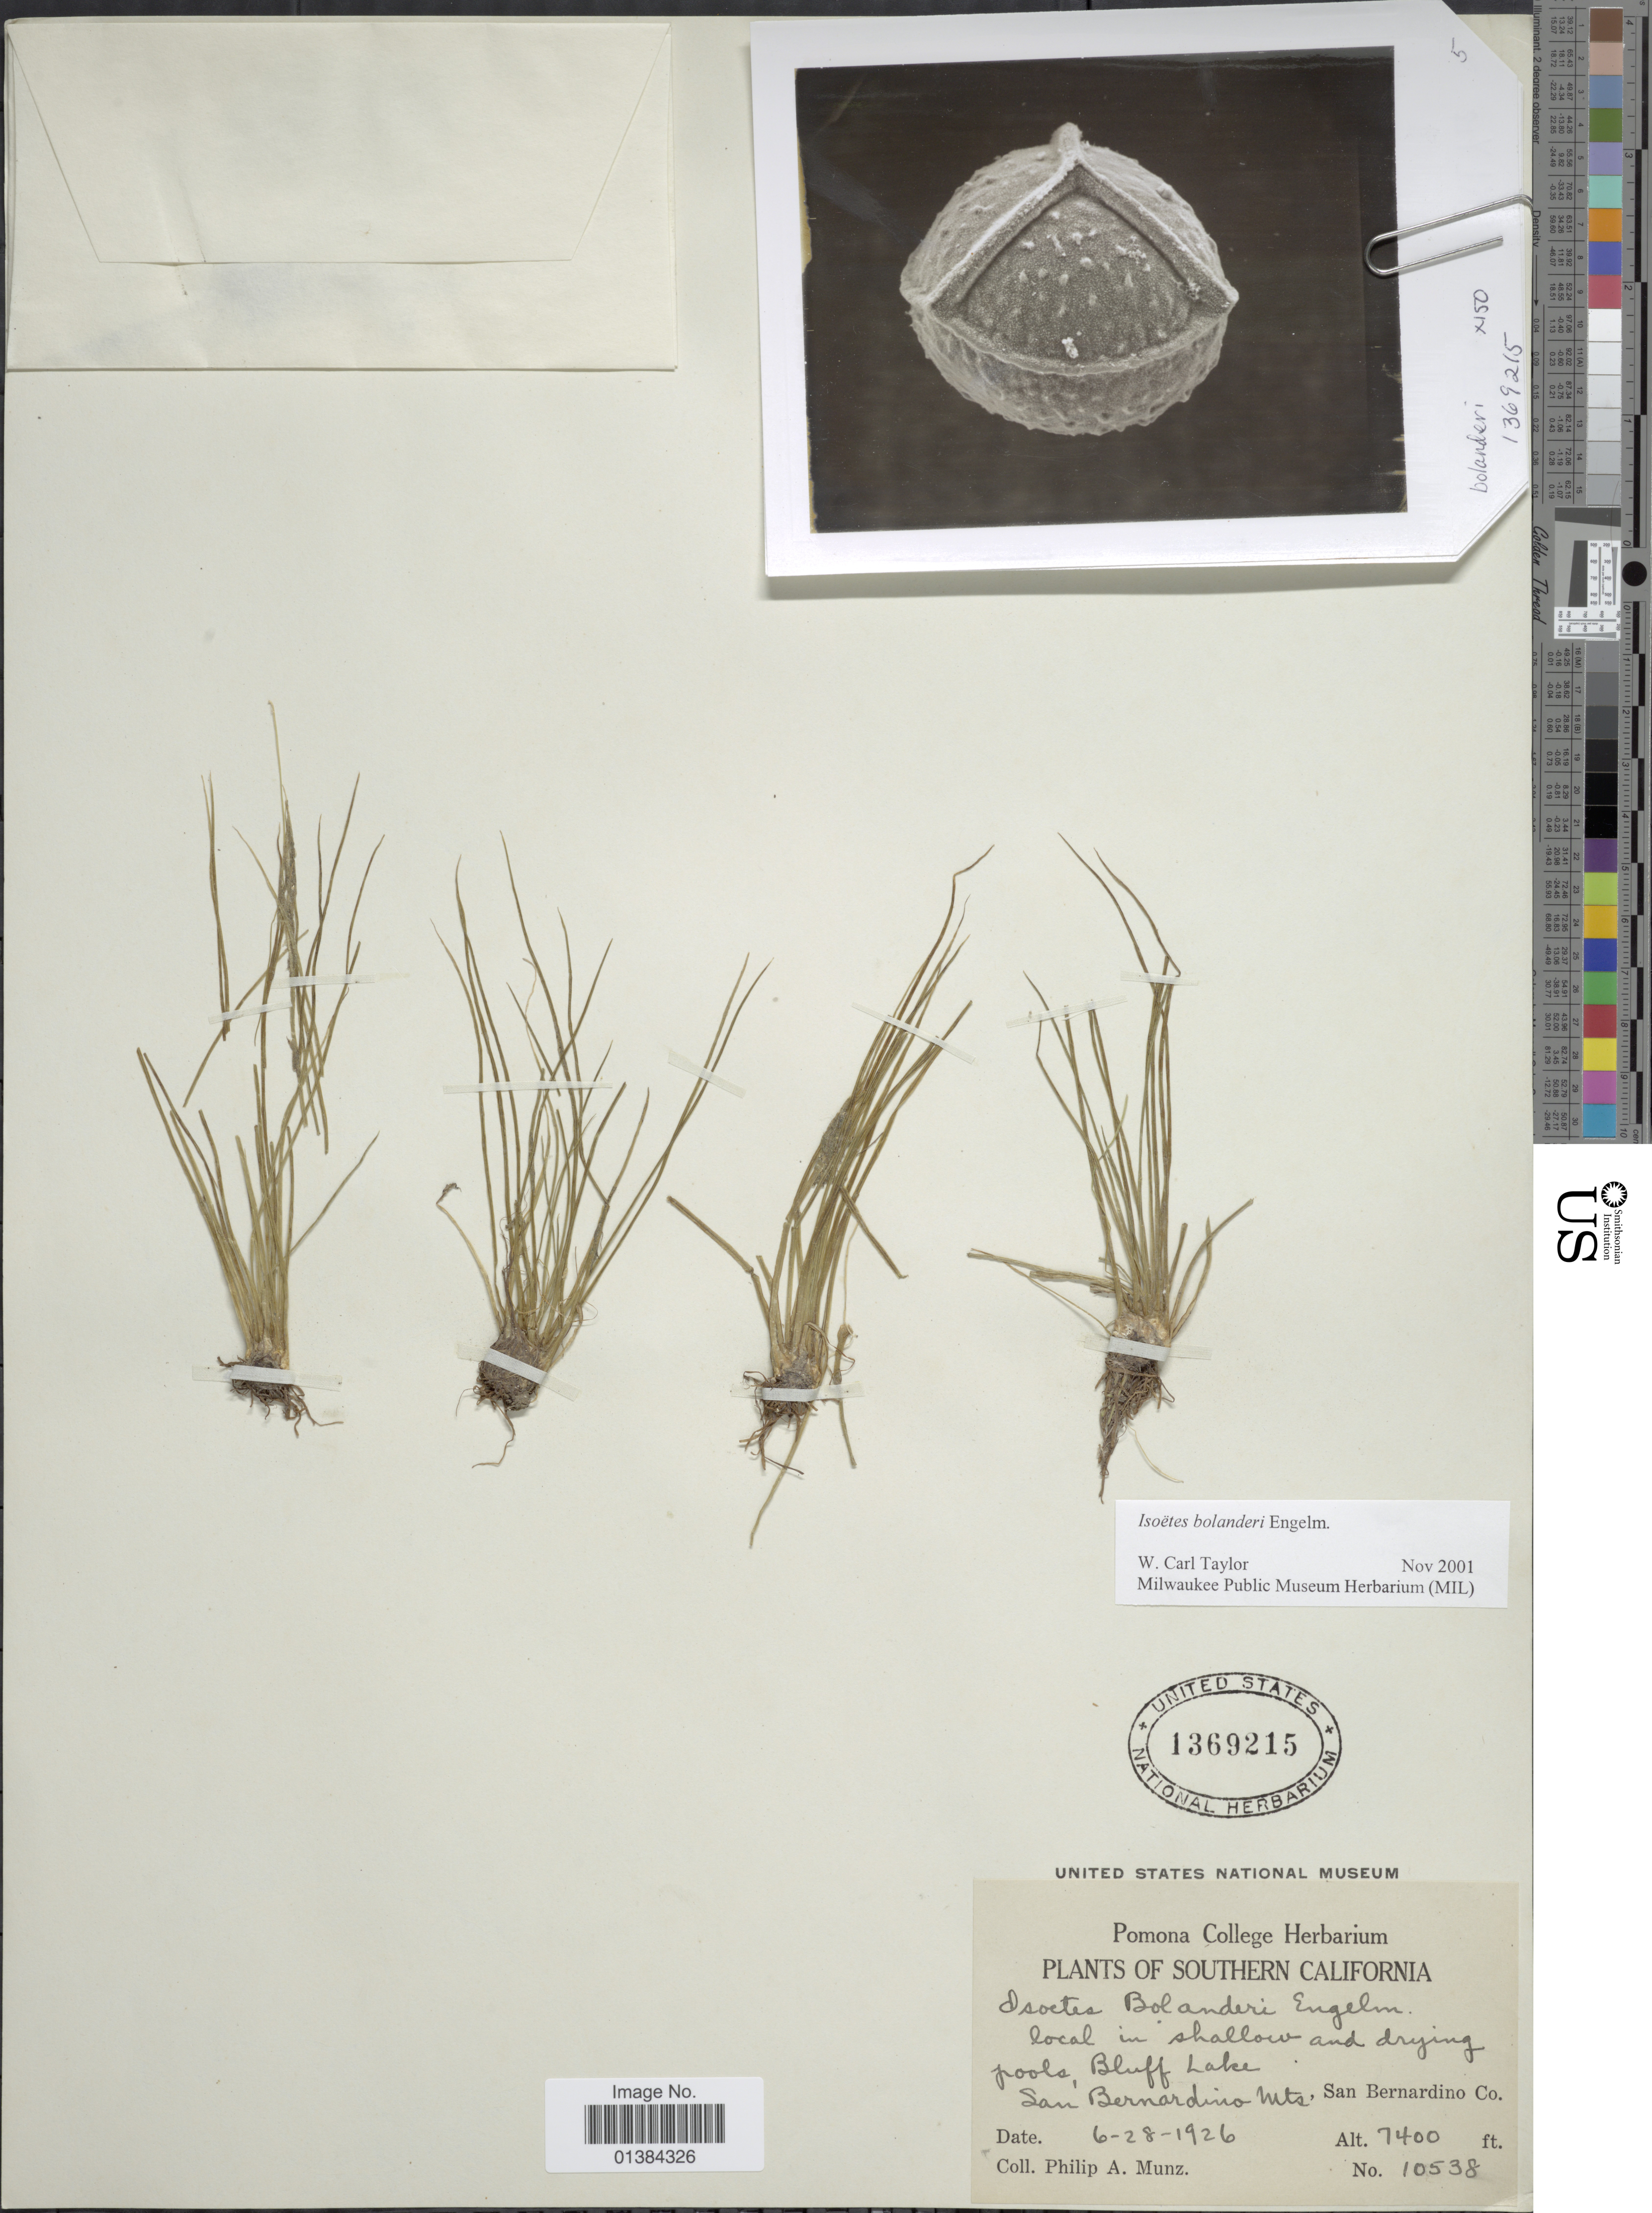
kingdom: Plantae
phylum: Tracheophyta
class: Lycopodiopsida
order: Isoetales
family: Isoetaceae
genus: Isoetes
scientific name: Isoetes bolanderi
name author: Engelm.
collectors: P. A. Munz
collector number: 10538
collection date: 1926-06-28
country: United States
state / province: California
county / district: San Bernardino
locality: Southern California. San Bernardino Mts., San Bernardino Co. Bluff Lake.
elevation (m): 2256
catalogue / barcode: US 1369215